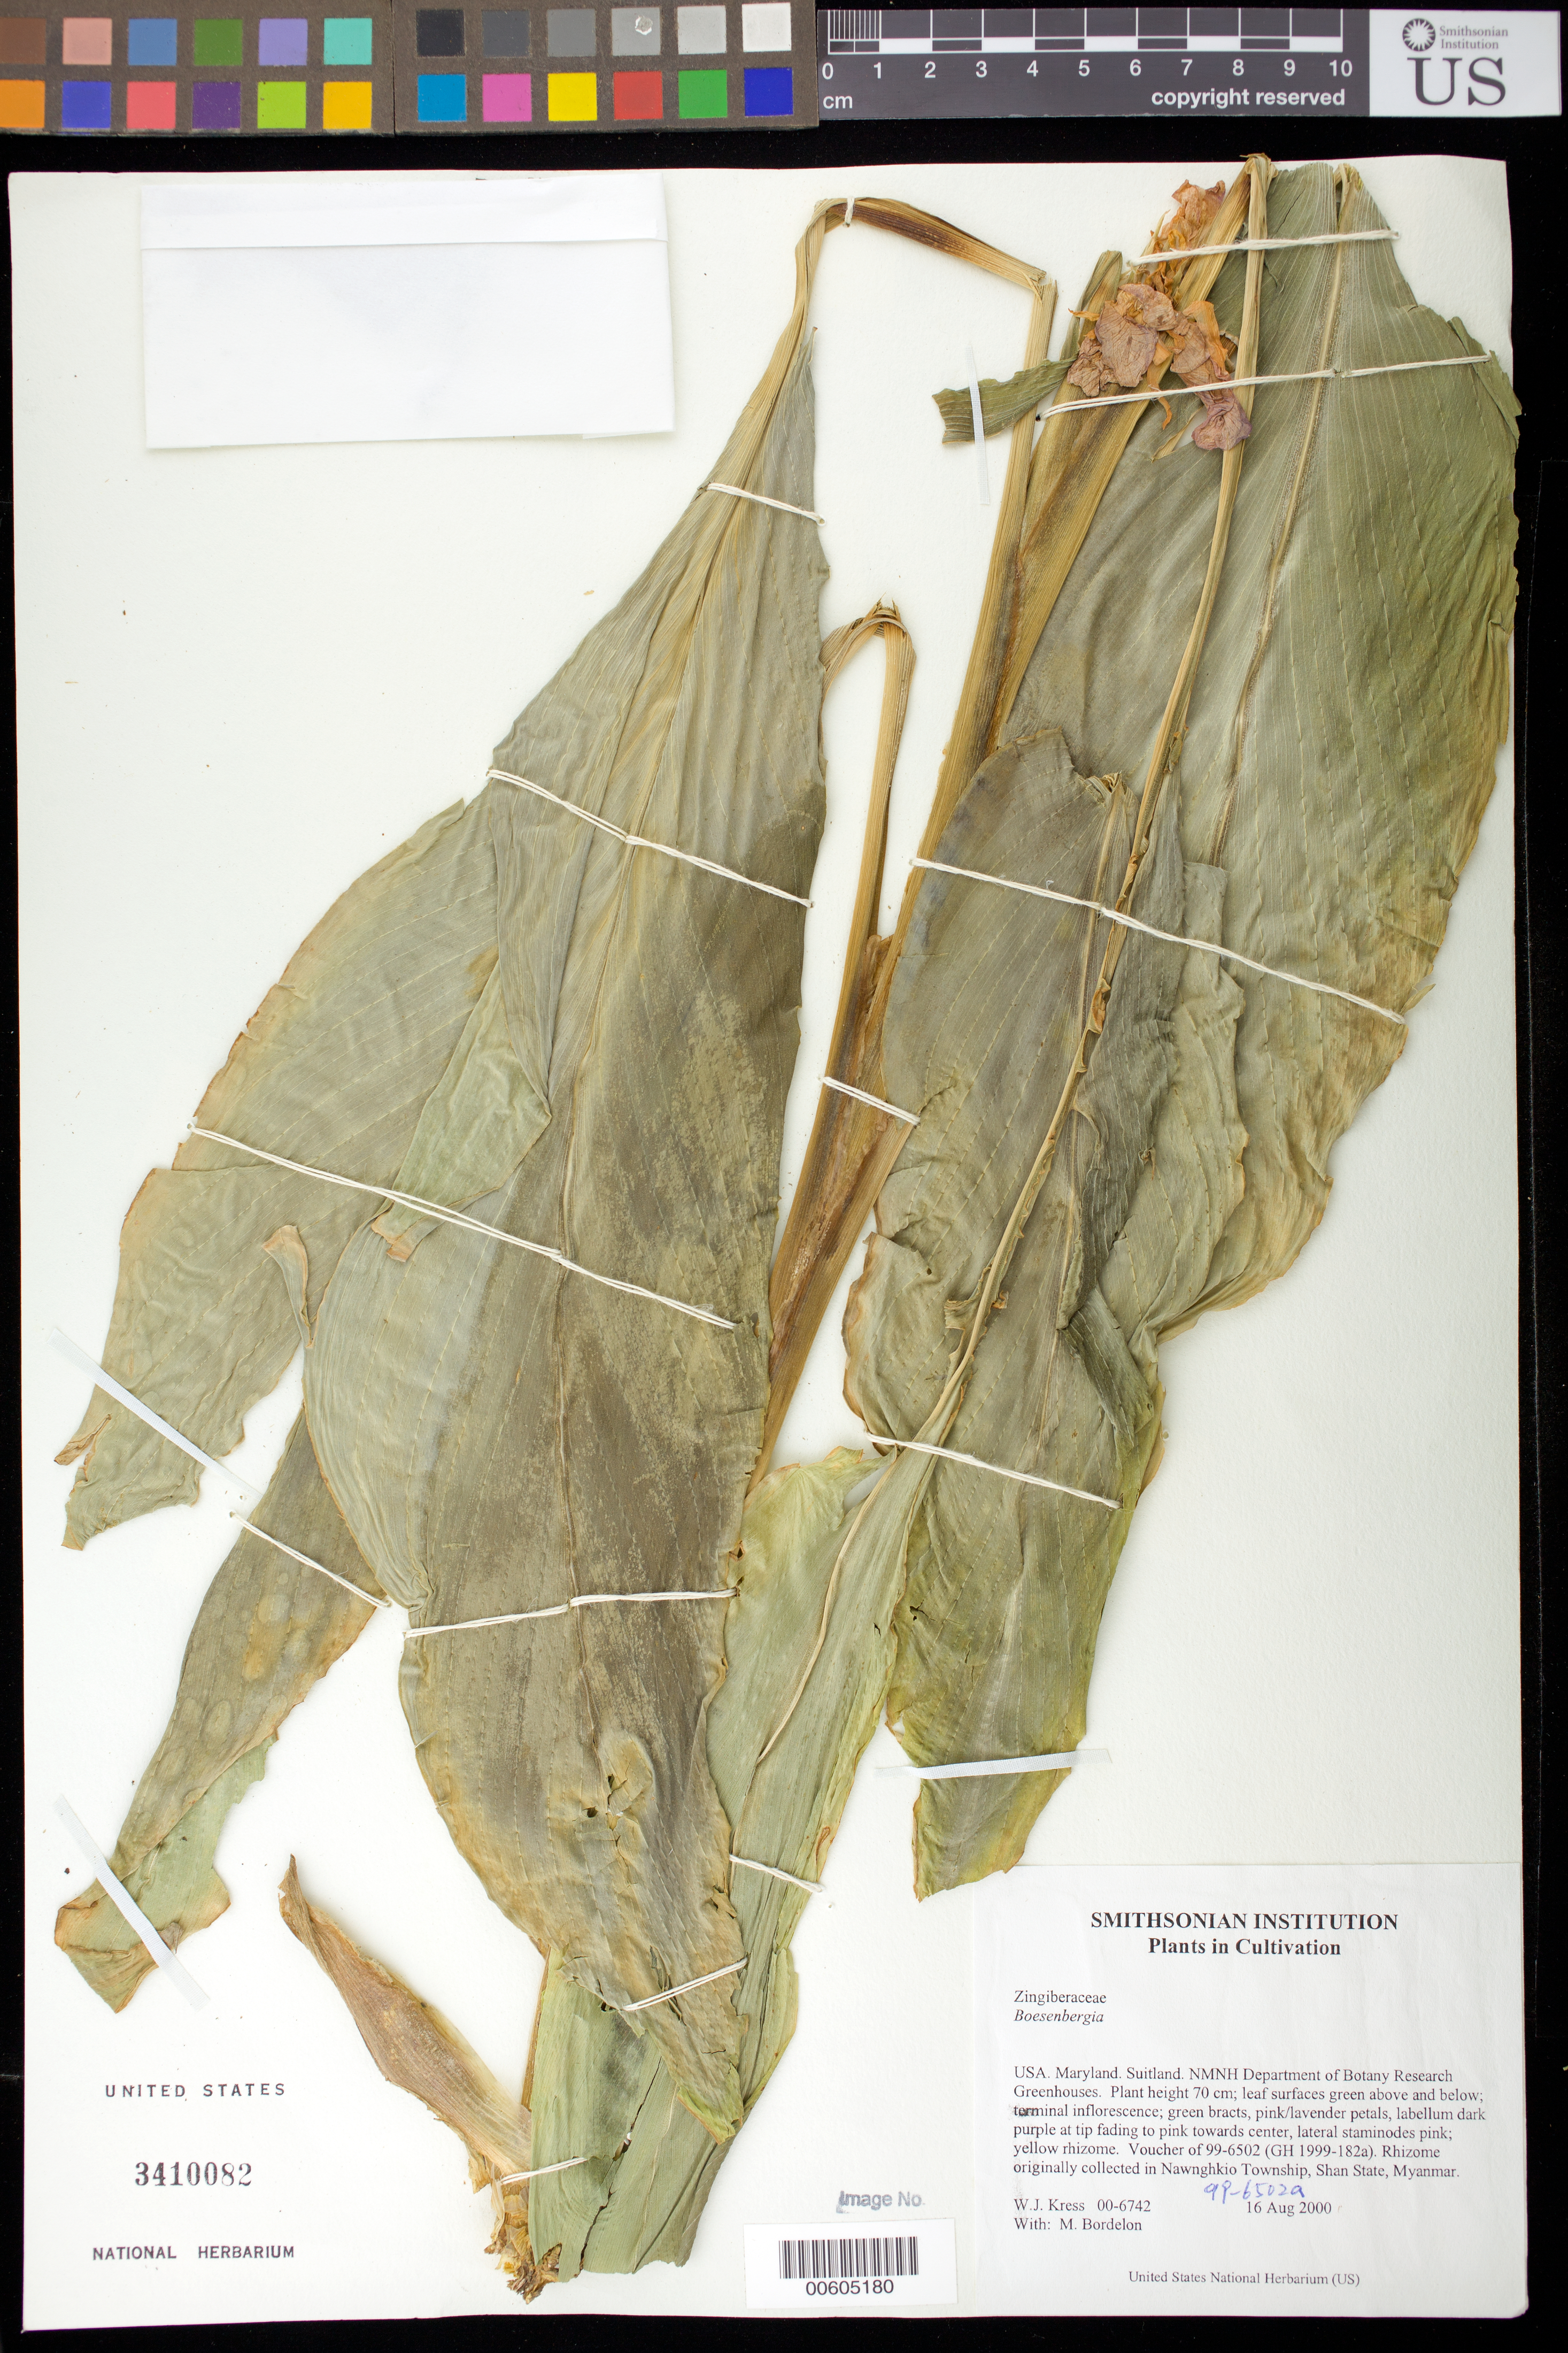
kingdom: Plantae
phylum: Tracheophyta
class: Liliopsida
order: Zingiberales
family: Zingiberaceae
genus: Boesenbergia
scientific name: Boesenbergia sp.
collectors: W. J. Kress & M. Bordelon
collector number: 00-6742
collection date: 2000-08-16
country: United States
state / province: Maryland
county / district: Prince George's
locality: NMNH Botany Research Greenhouses. Suitland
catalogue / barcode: US 3410082